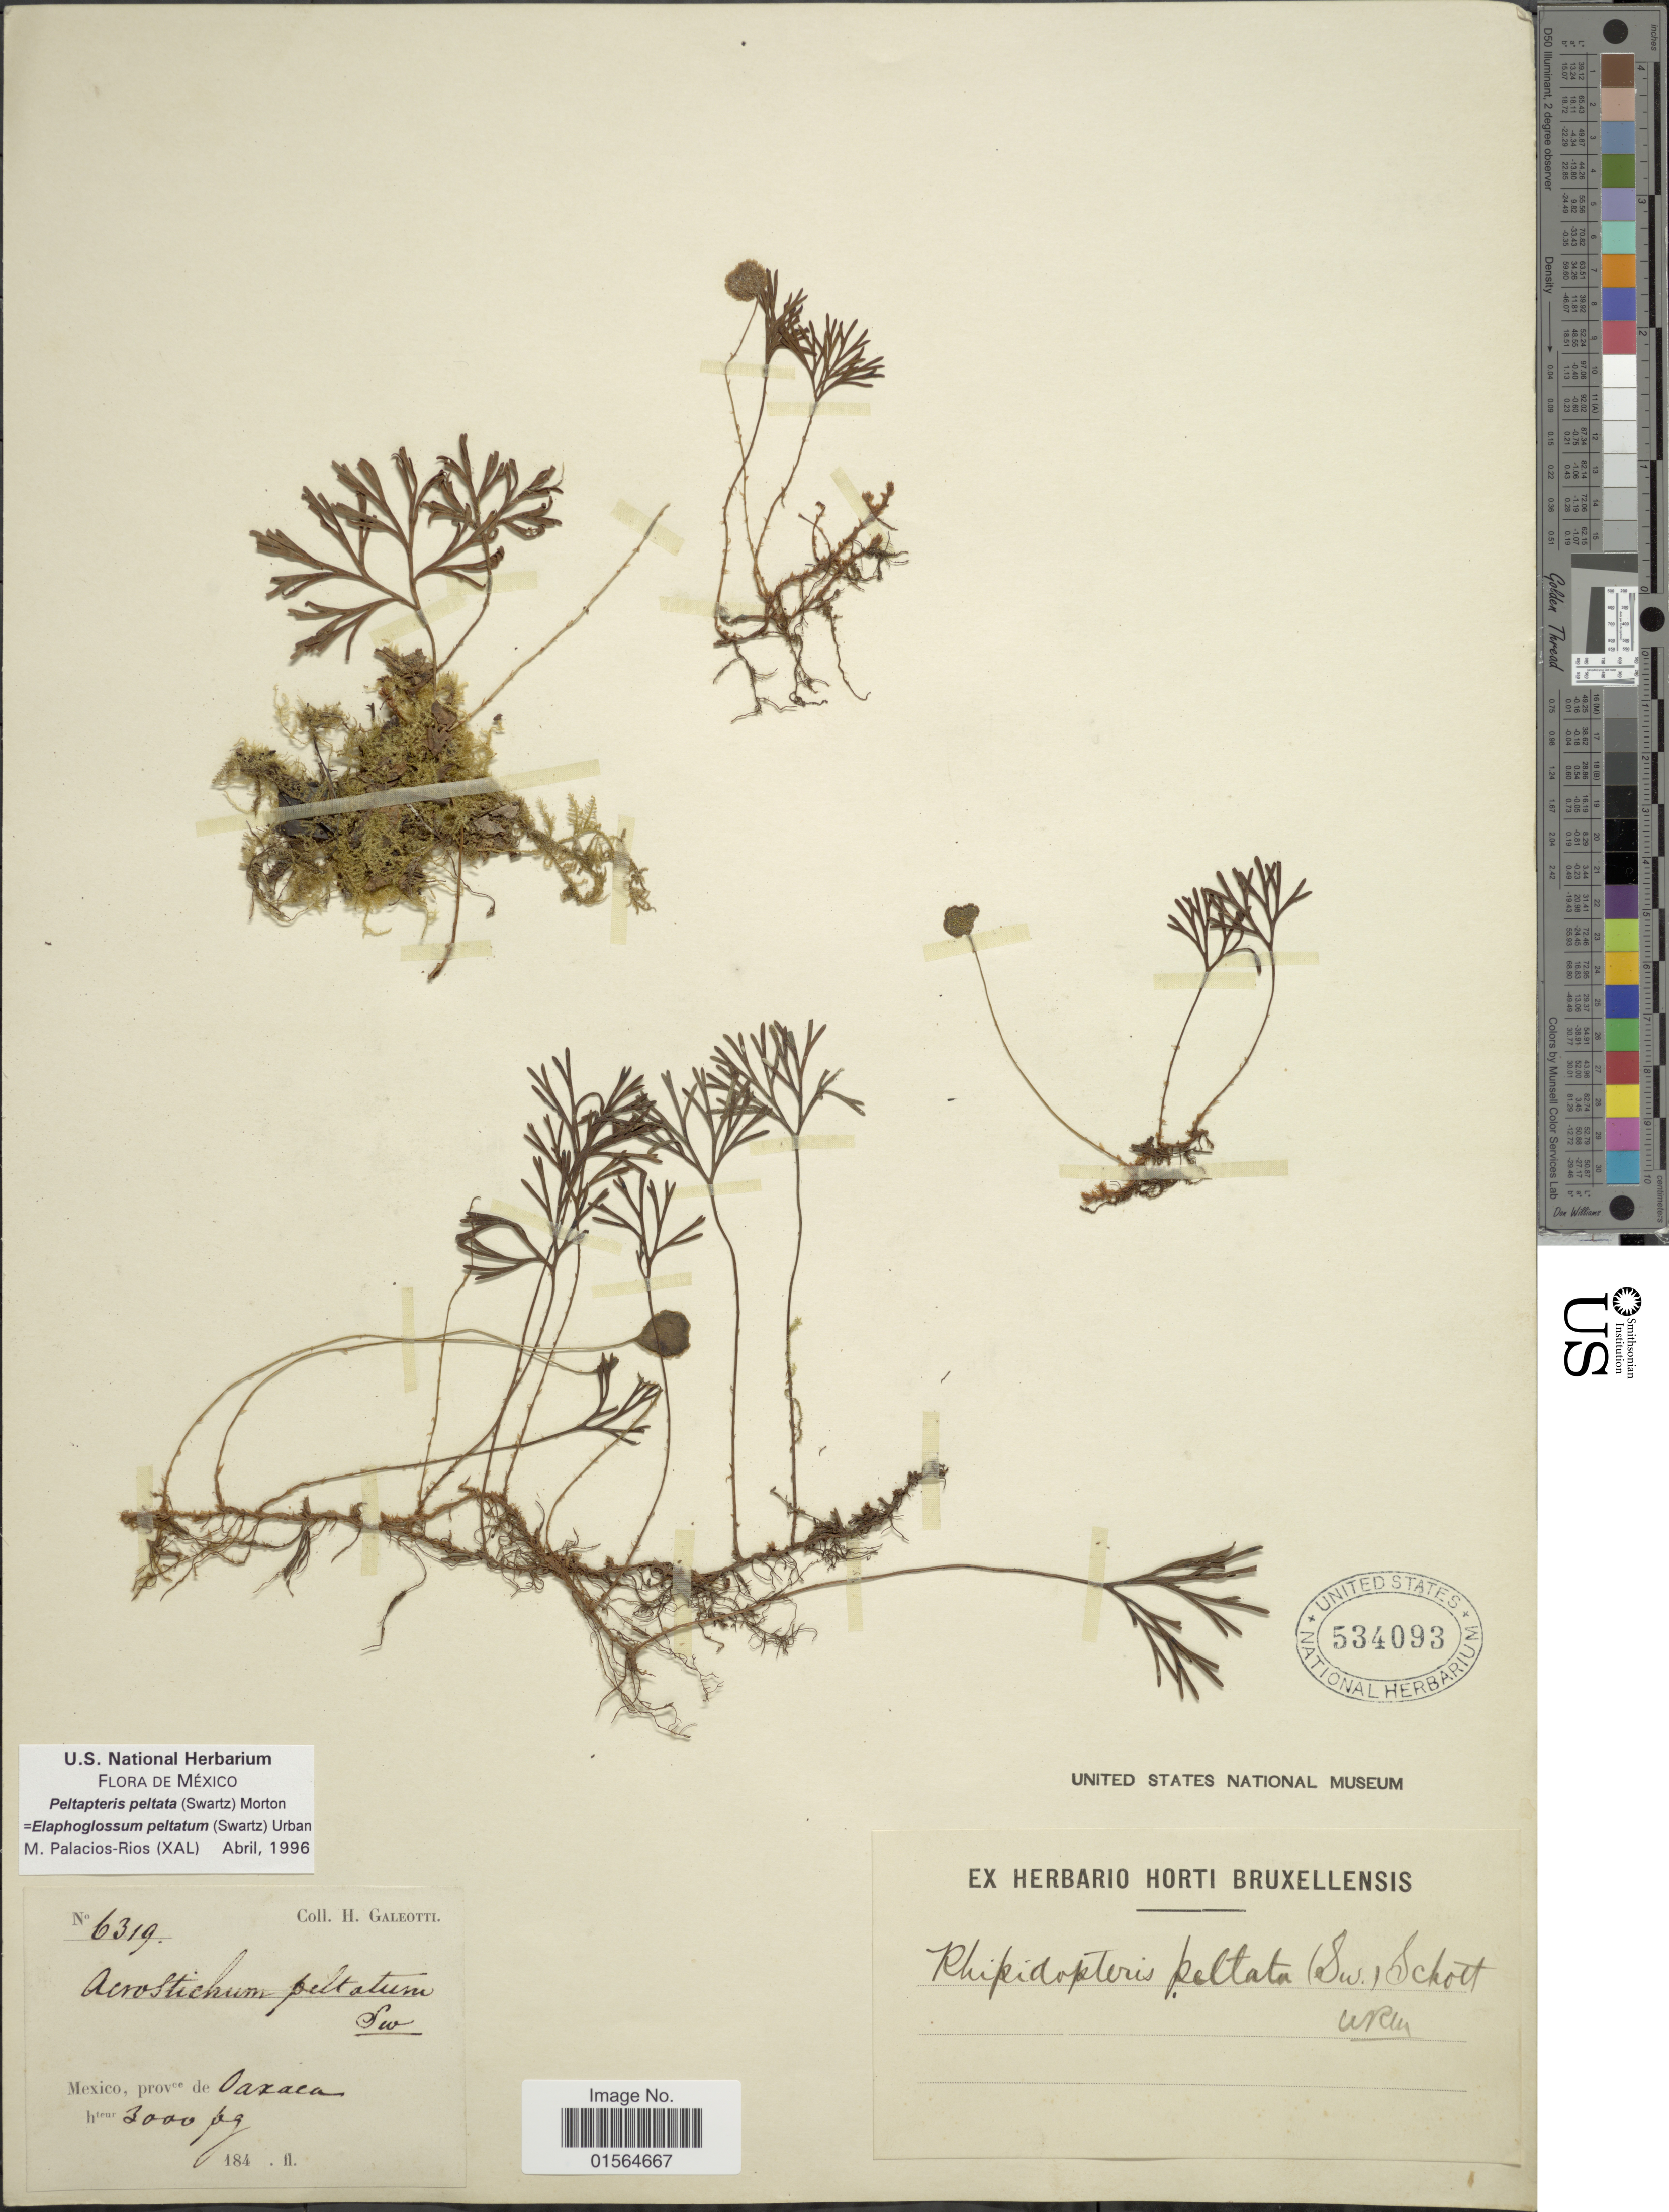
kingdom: Plantae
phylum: Tracheophyta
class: Polypodiopsida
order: Polypodiales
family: Dryopteridaceae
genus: Elaphoglossum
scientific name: Elaphoglossum peltatum f. peltatum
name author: (Sw.) Urb.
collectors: H. G. Galeotti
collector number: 6319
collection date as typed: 184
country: Mexico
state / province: Oaxaca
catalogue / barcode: US 534093